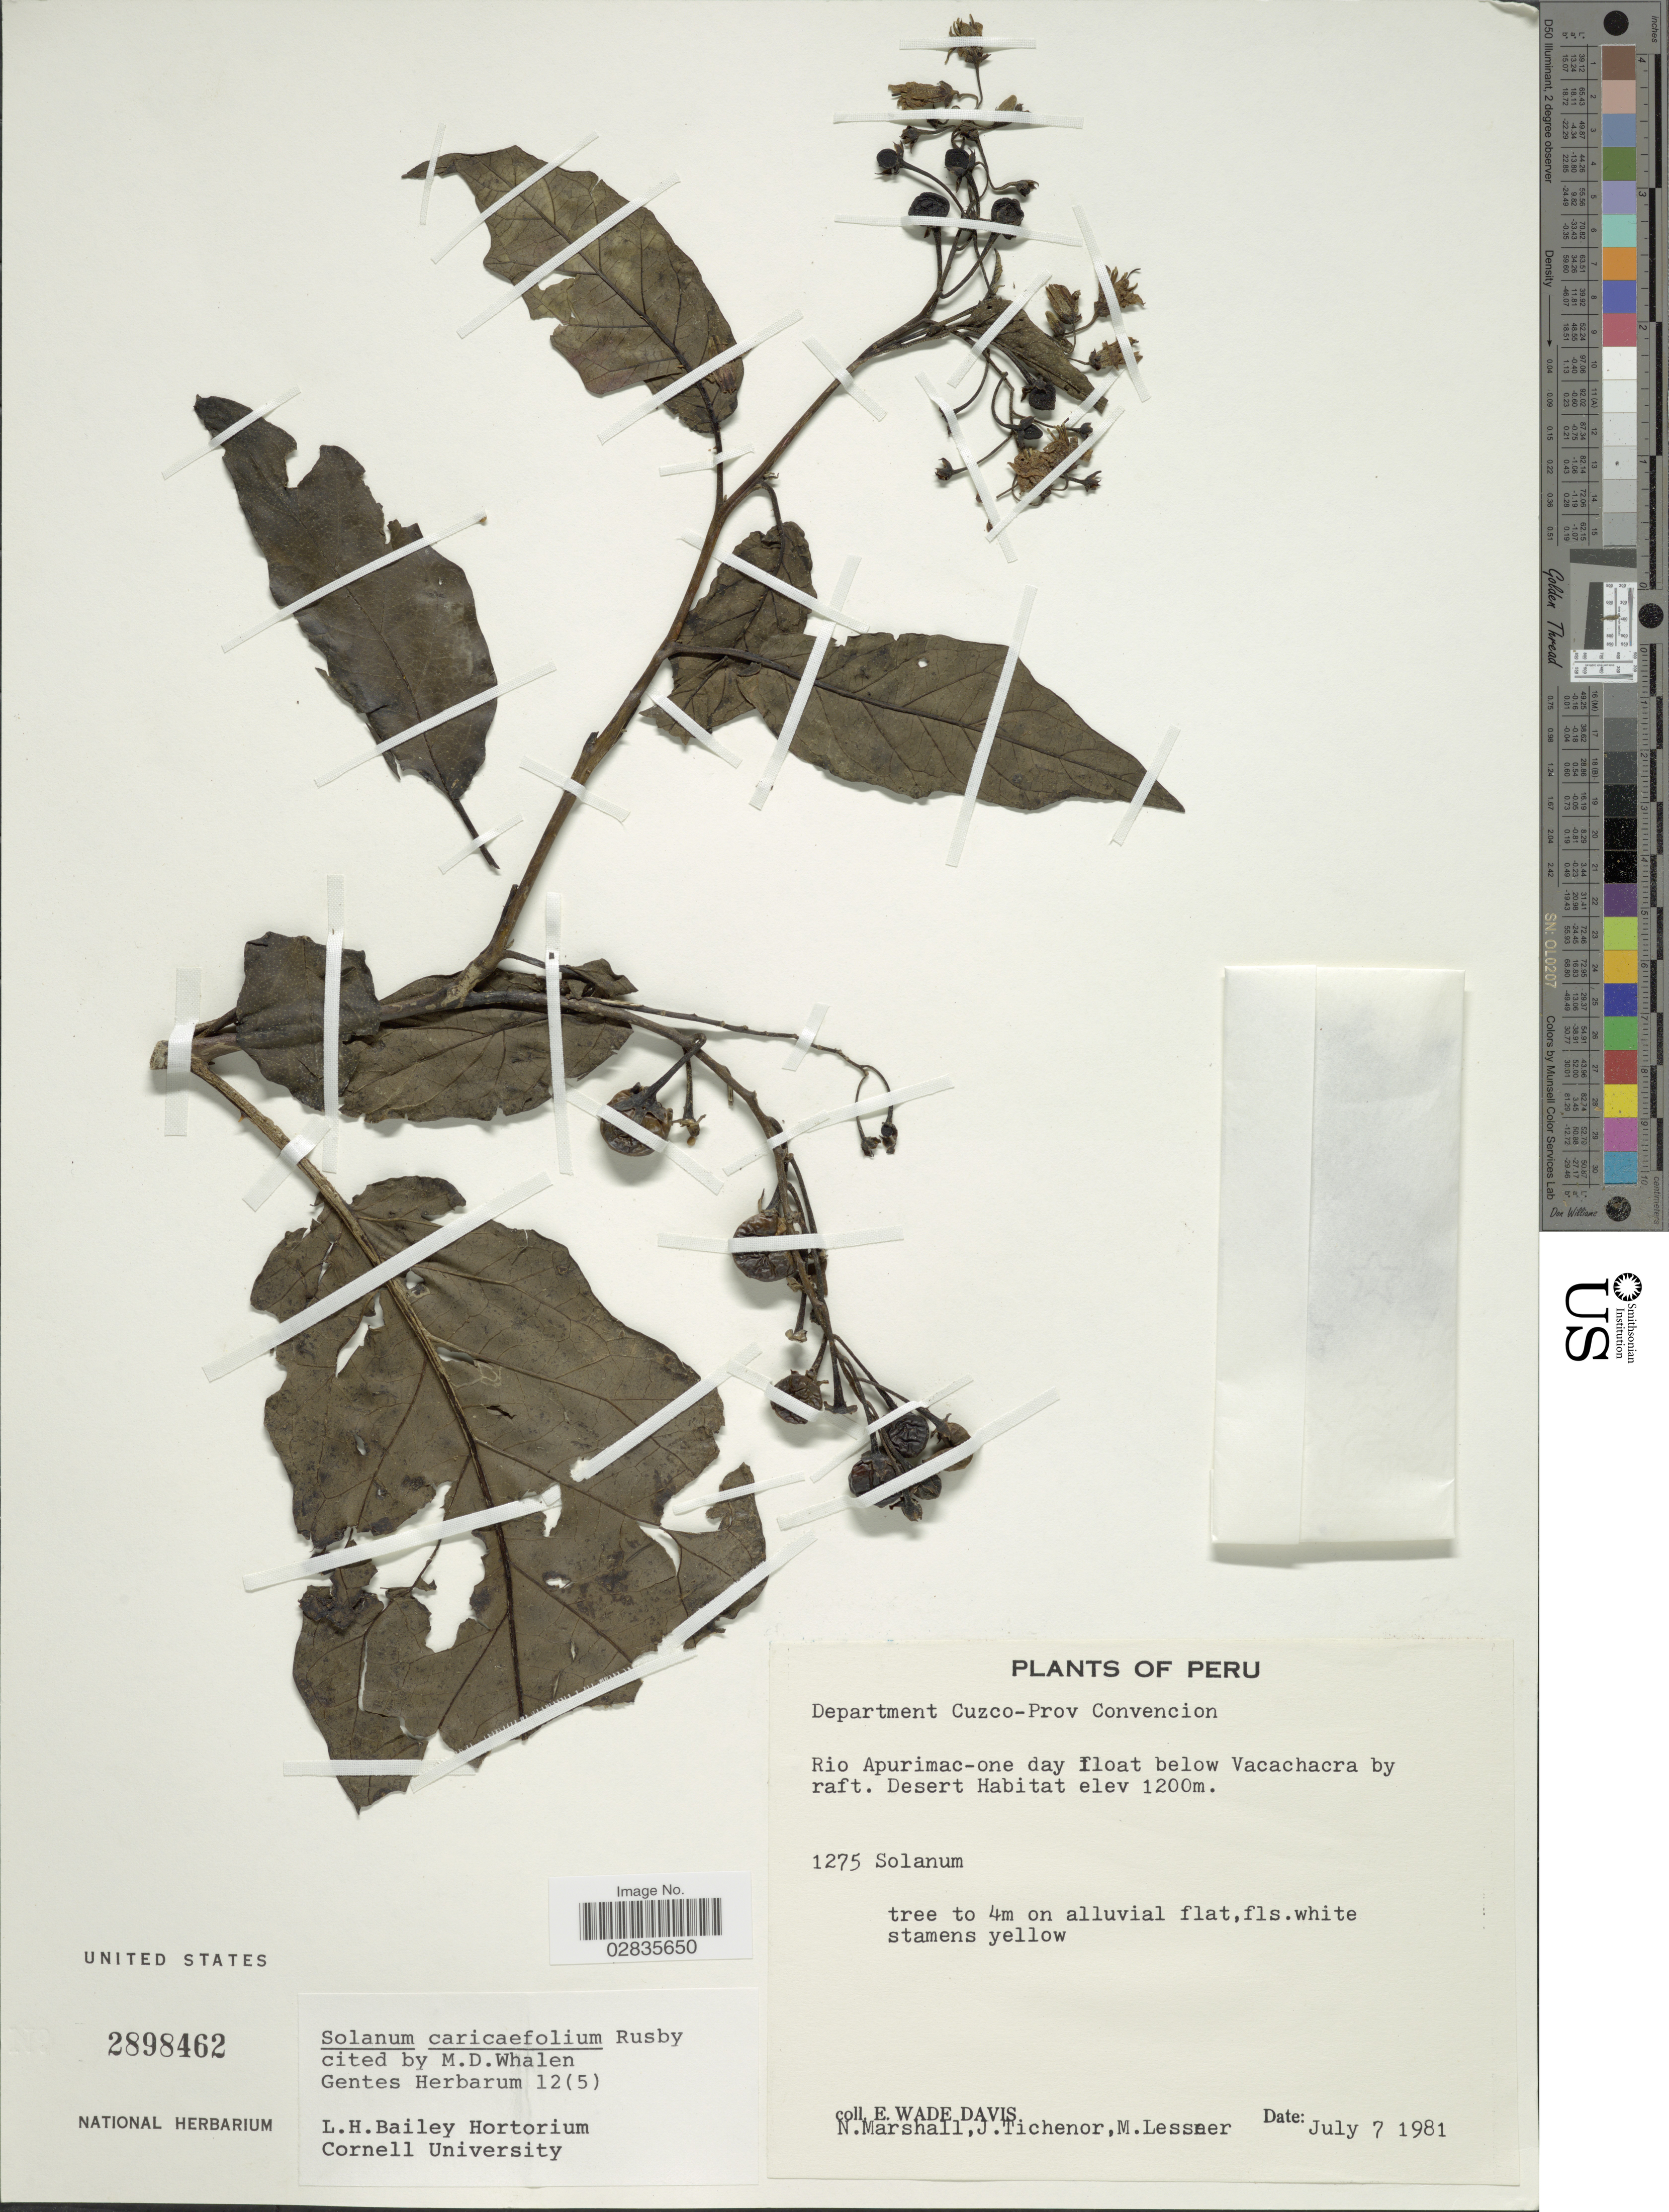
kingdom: Plantae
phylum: Tracheophyta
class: Magnoliopsida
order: Solanales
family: Solanaceae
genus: Solanum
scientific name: Solanum caricaefolium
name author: Rusby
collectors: E. Wade-Davis, N. Marshall, J. Tichenor & M. Lessner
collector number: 1275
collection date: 1981-07-07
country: Peru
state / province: Cusco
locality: Department Cuzco-Prov Convencion, Rio Apurimac-one day float below Vacachacra by raft.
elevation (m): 1200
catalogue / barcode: US 2898462